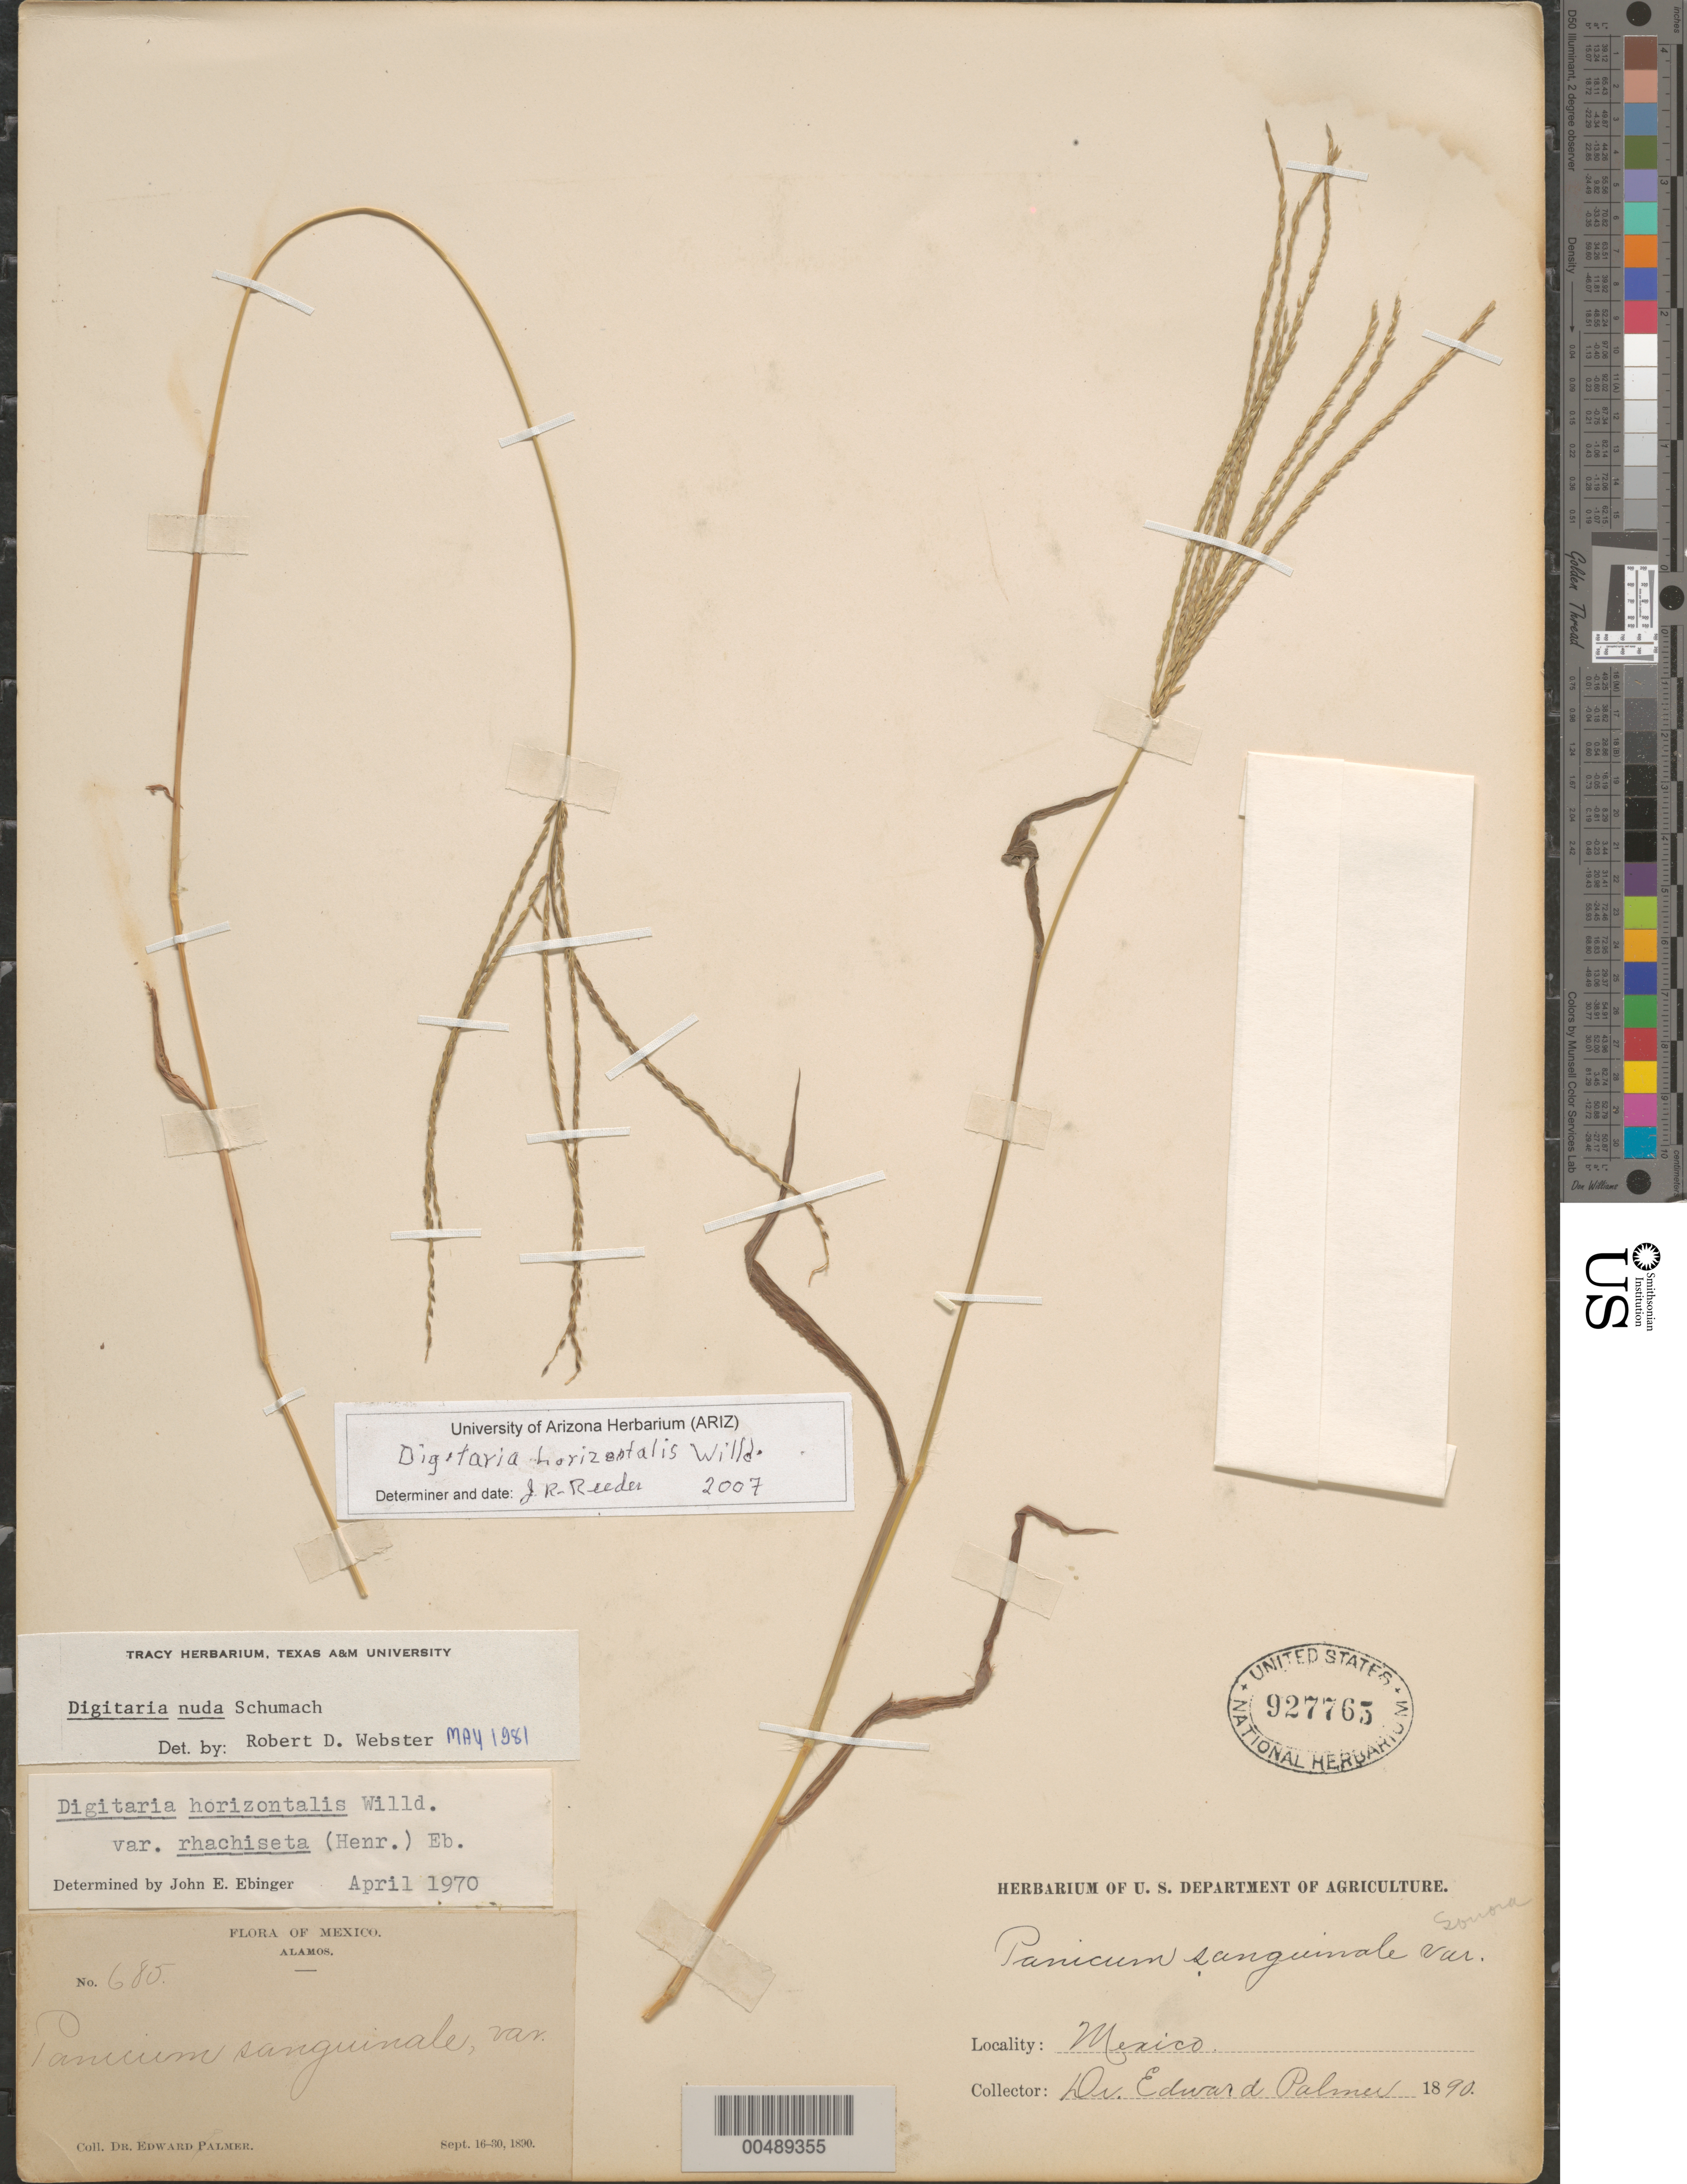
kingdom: Plantae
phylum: Tracheophyta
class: Liliopsida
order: Poales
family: Poaceae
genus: Digitaria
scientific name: Digitaria horizontalis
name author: Willd.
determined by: Reeder, J. R., (UNITED STATES)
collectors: E. Palmer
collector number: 685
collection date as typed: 16 Sep 1890 to 30 Sep 1890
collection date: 1890-09-16/1890-09-30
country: Mexico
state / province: Sonora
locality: Alamos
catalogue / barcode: US 927765